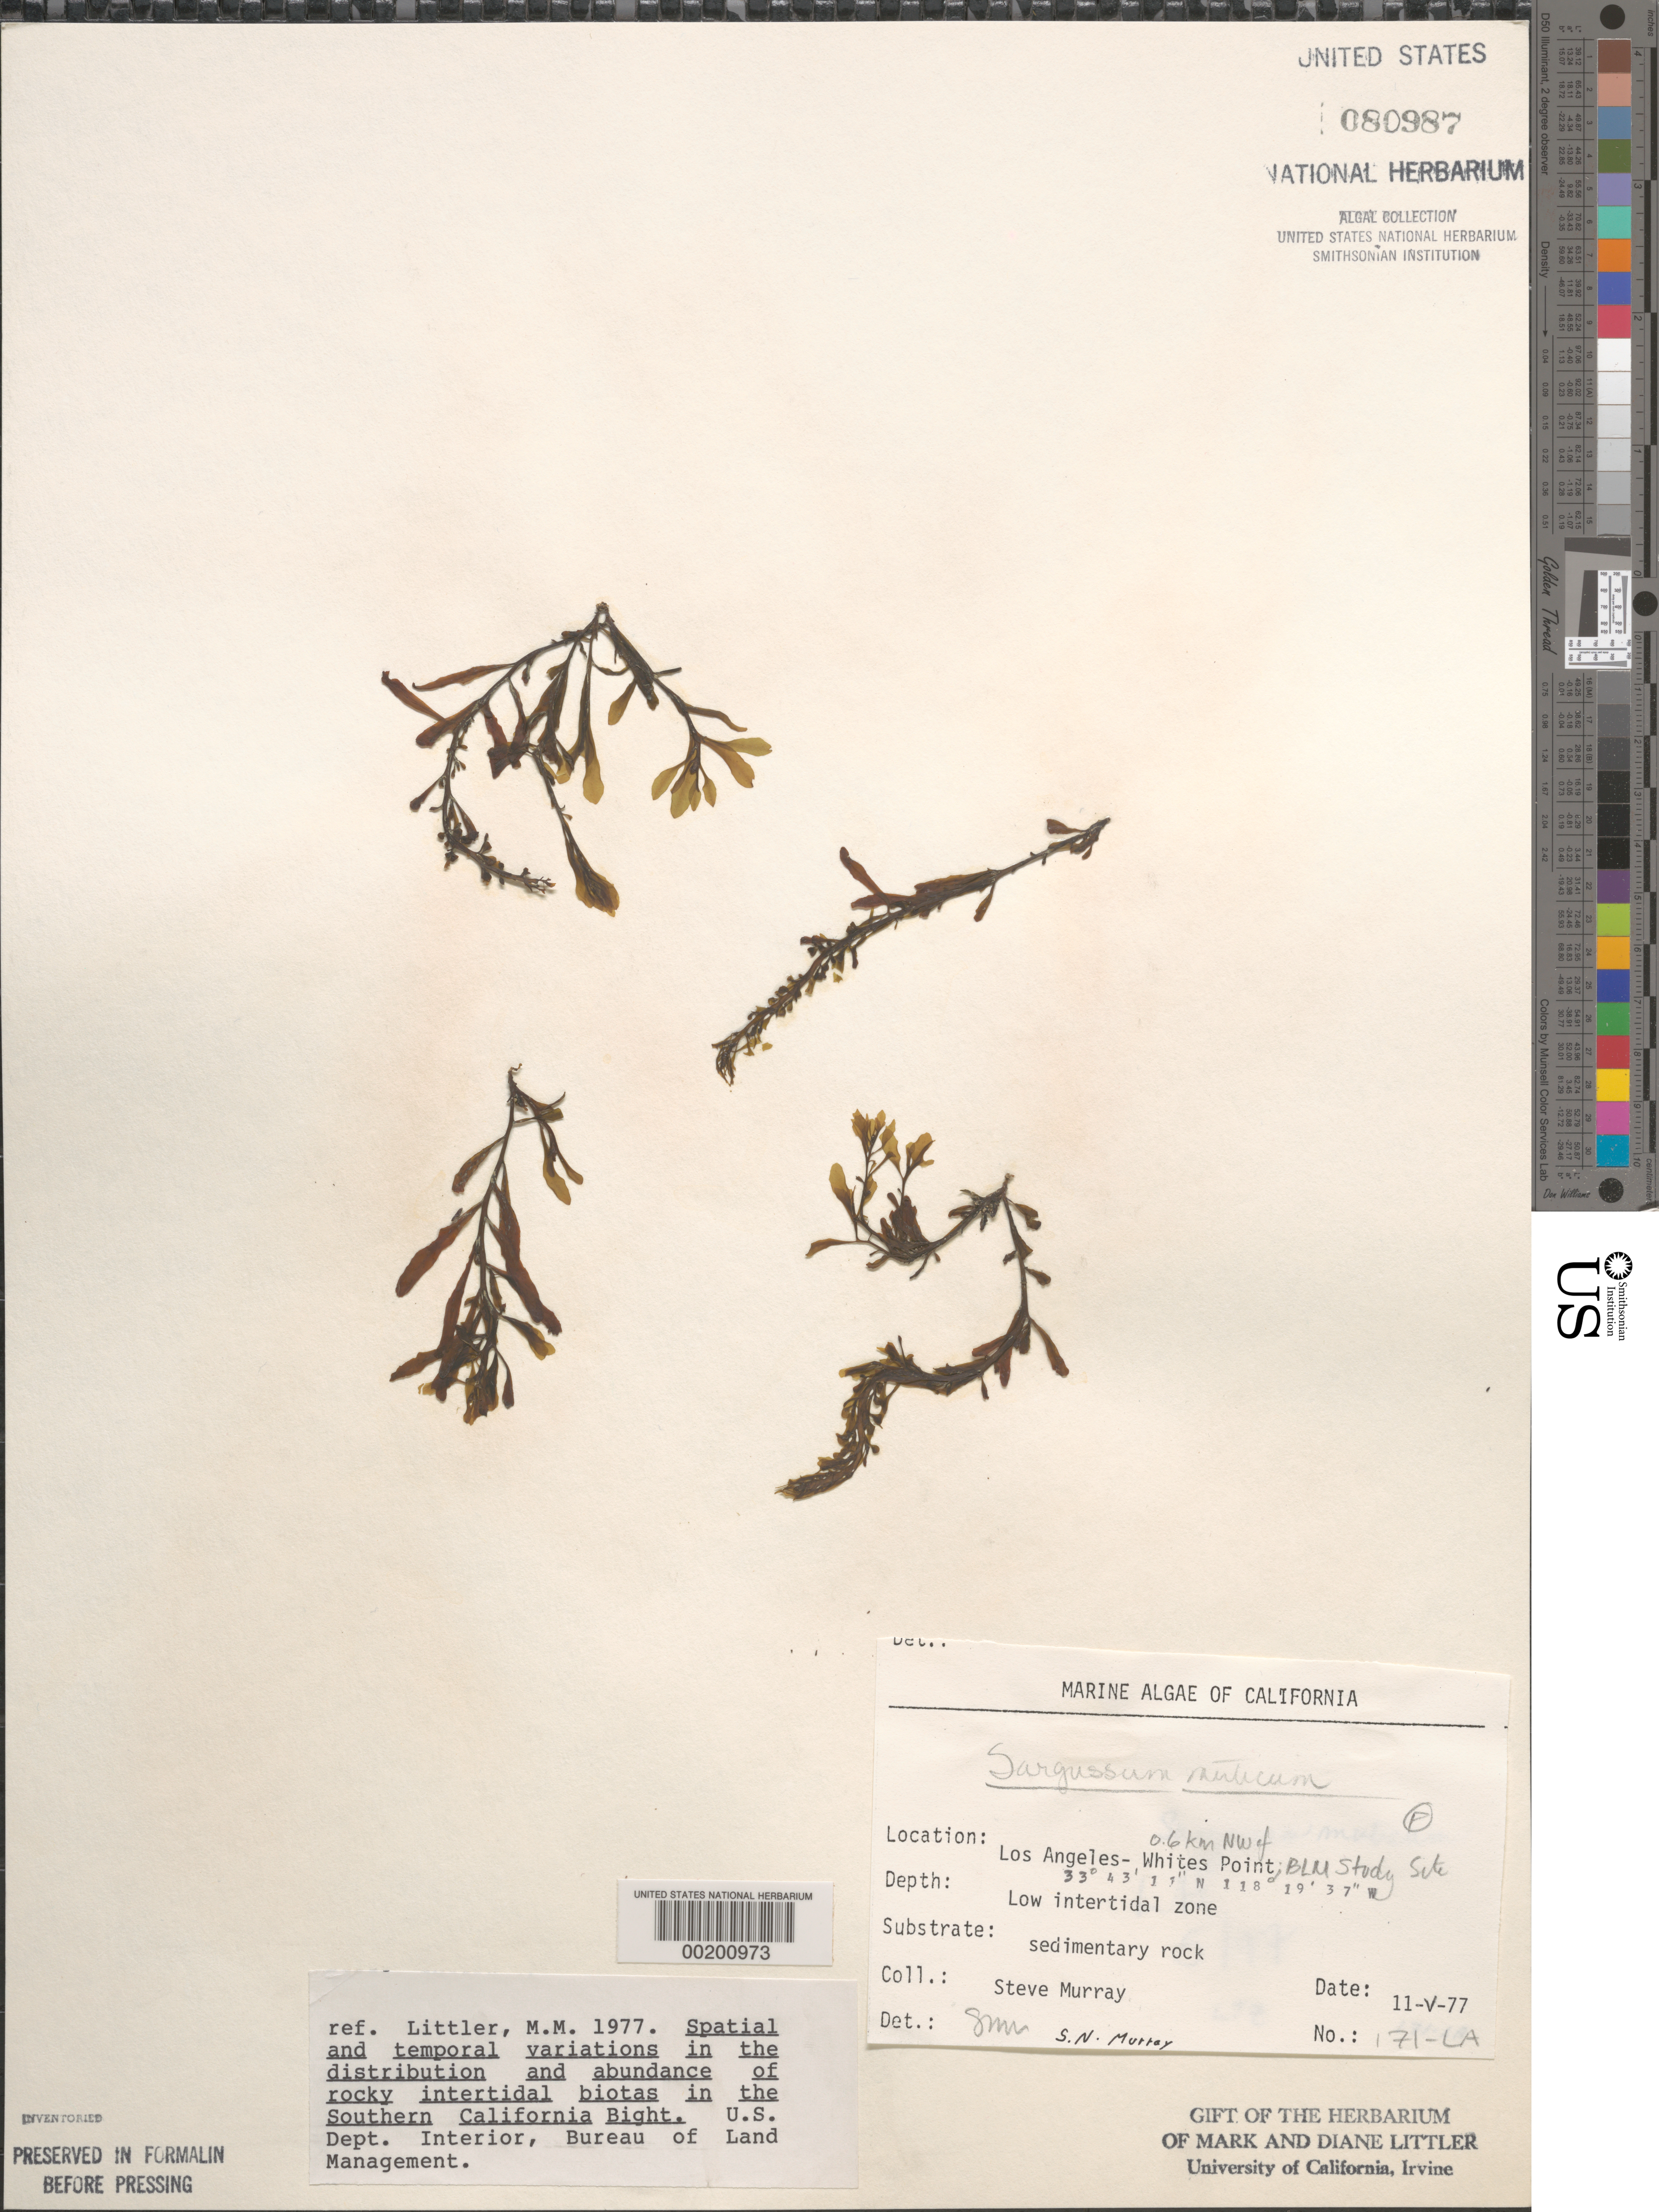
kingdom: Chromista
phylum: Ochrophyta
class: Phaeophyceae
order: Fucales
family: Sargassaceae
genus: Sargassum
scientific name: Sargassum muticum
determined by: Murray, S. N.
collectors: S. N. Murray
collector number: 171-LA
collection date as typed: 11 May 1977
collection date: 1977-05-11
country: United States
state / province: California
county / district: Los Angeles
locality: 0.6 km northwest of Whites Point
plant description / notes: BLM-SOCALBIGHT Rocky Intertidal Survey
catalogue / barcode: US 80987